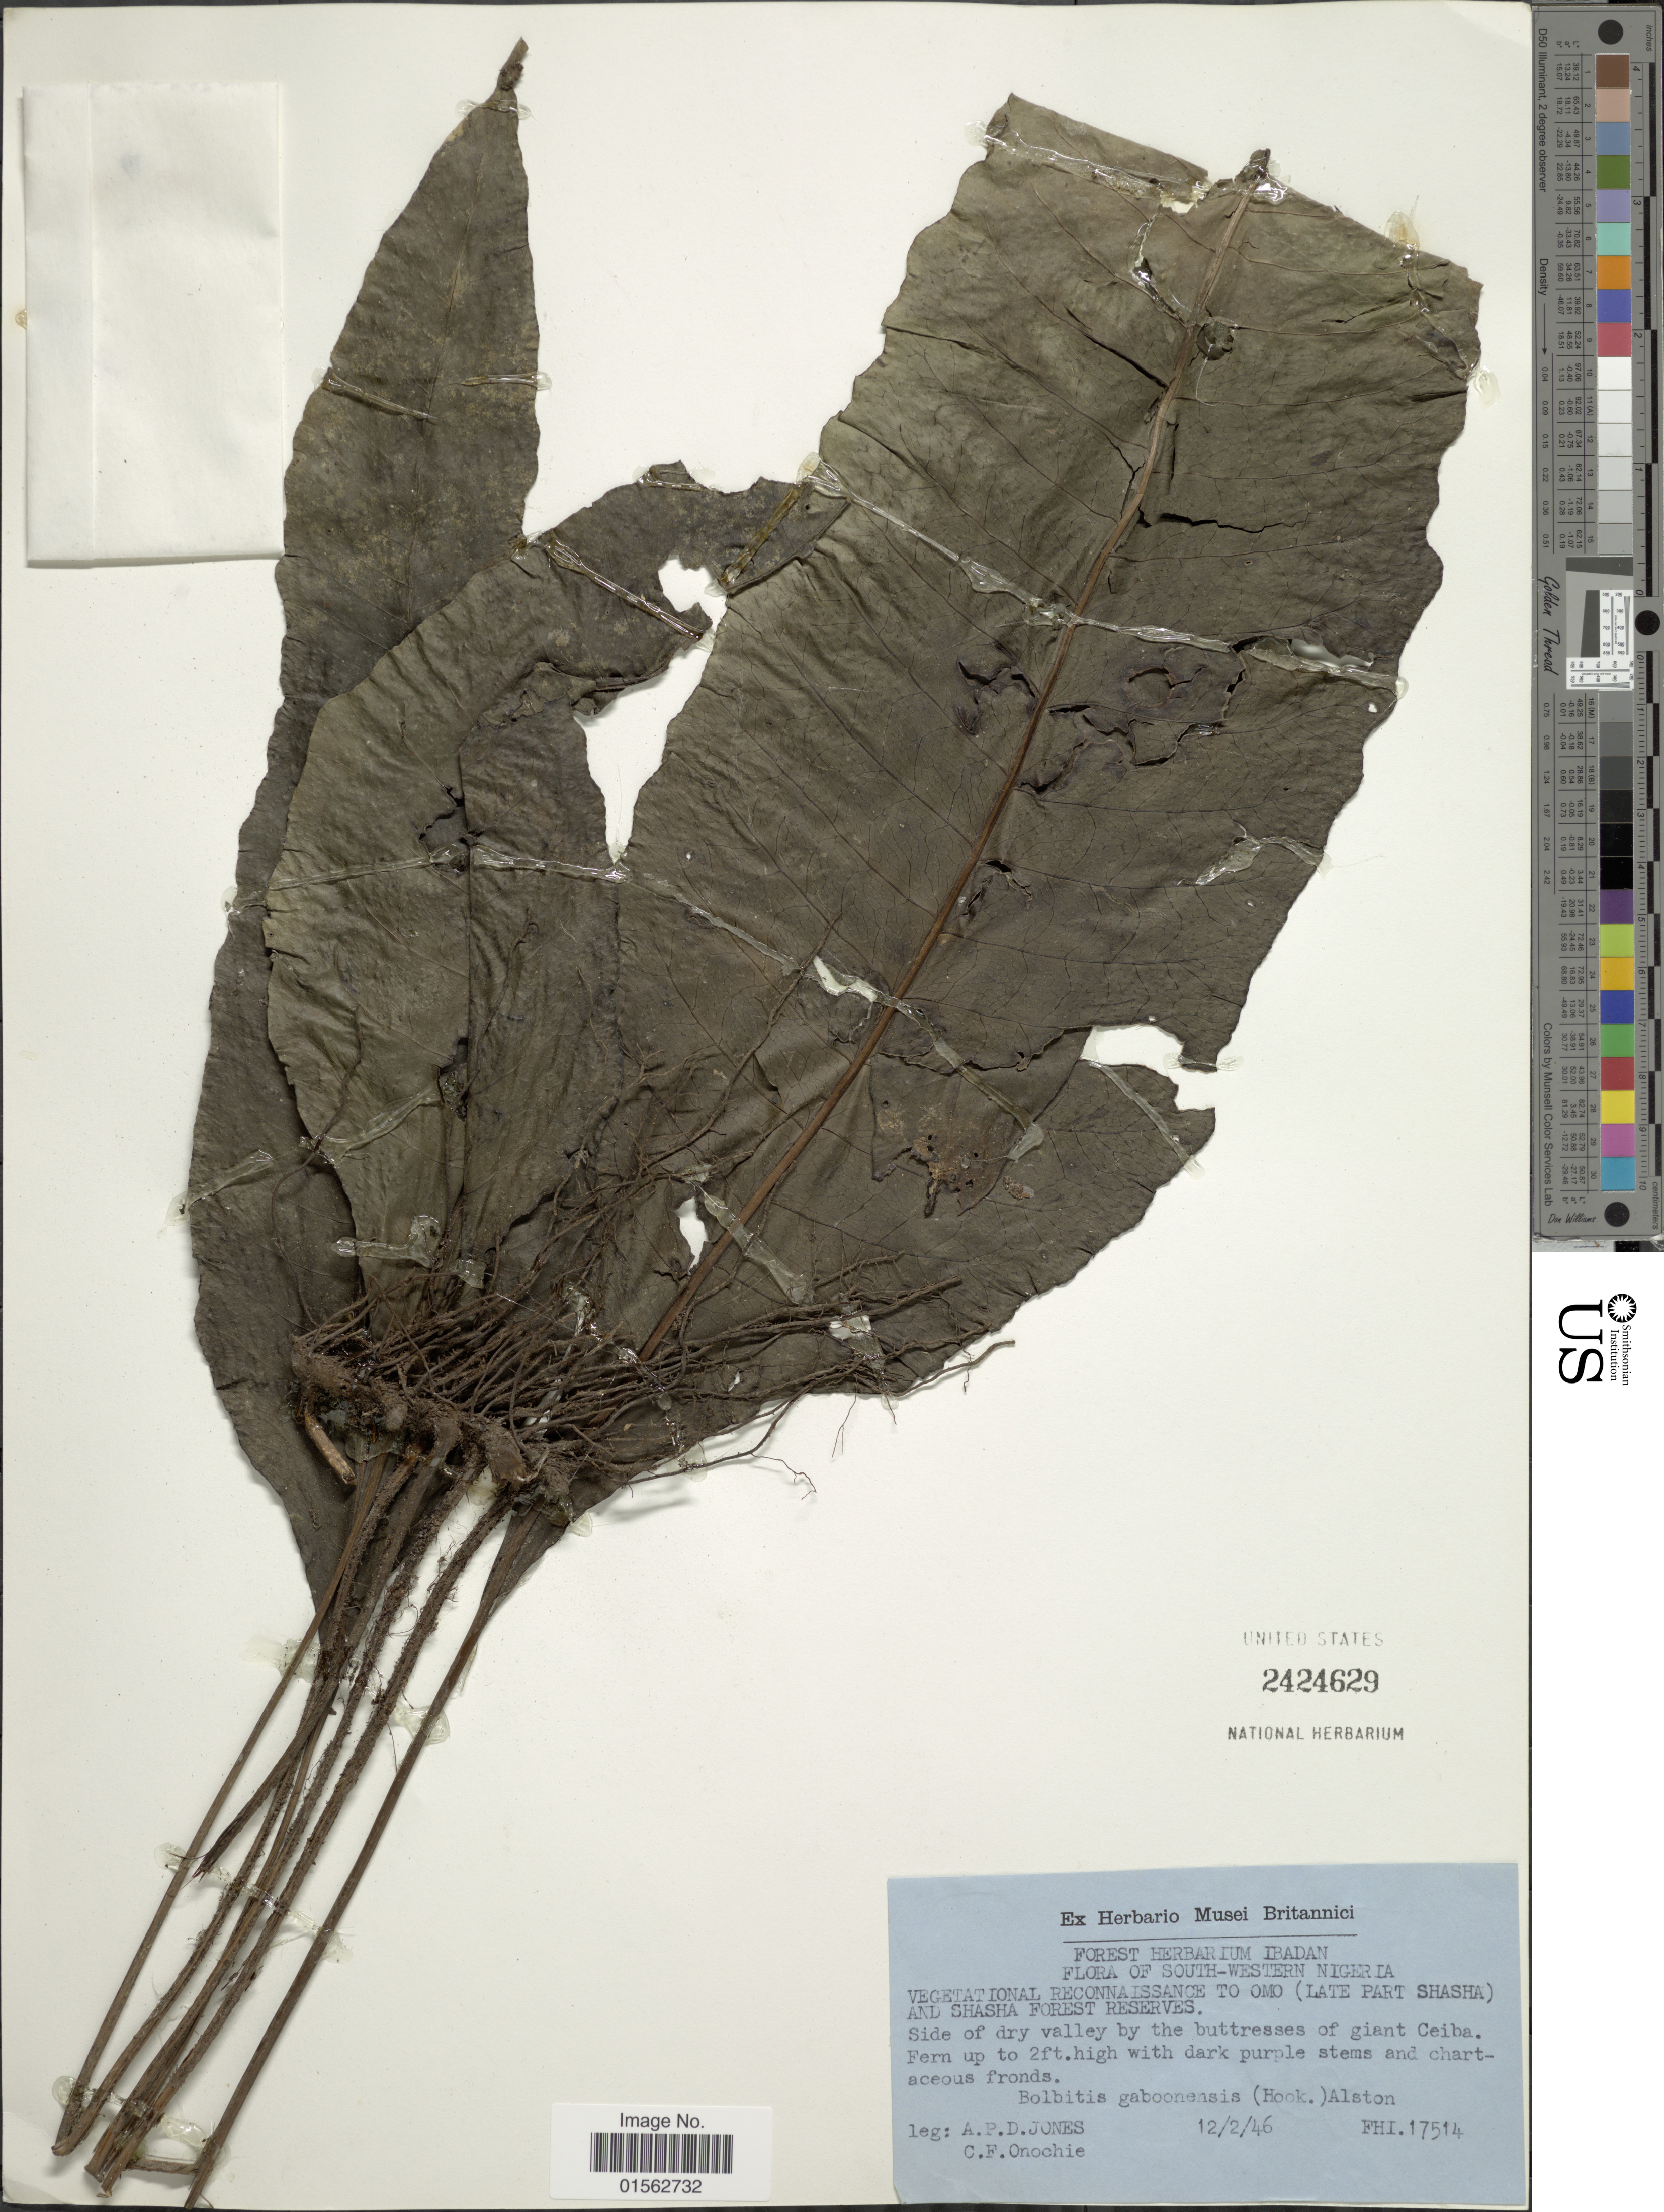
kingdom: Plantae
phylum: Tracheophyta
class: Polypodiopsida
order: Polypodiales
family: Dryopteridaceae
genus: Bolbitis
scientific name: Bolbitis gaboonensis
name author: (Hook.) C. Chr.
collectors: A. P. Jones & C. Onochie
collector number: FHI17514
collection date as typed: Transcribed d/m/y: 12/2/46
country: Nigeria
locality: South-Western Nigeria, vegetational Reconnaissance To Omo (Late Part Shasha) and Shasha Forest Reserves, side of dry valley by the buttresses of giant Ceiba.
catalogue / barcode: US 2424629